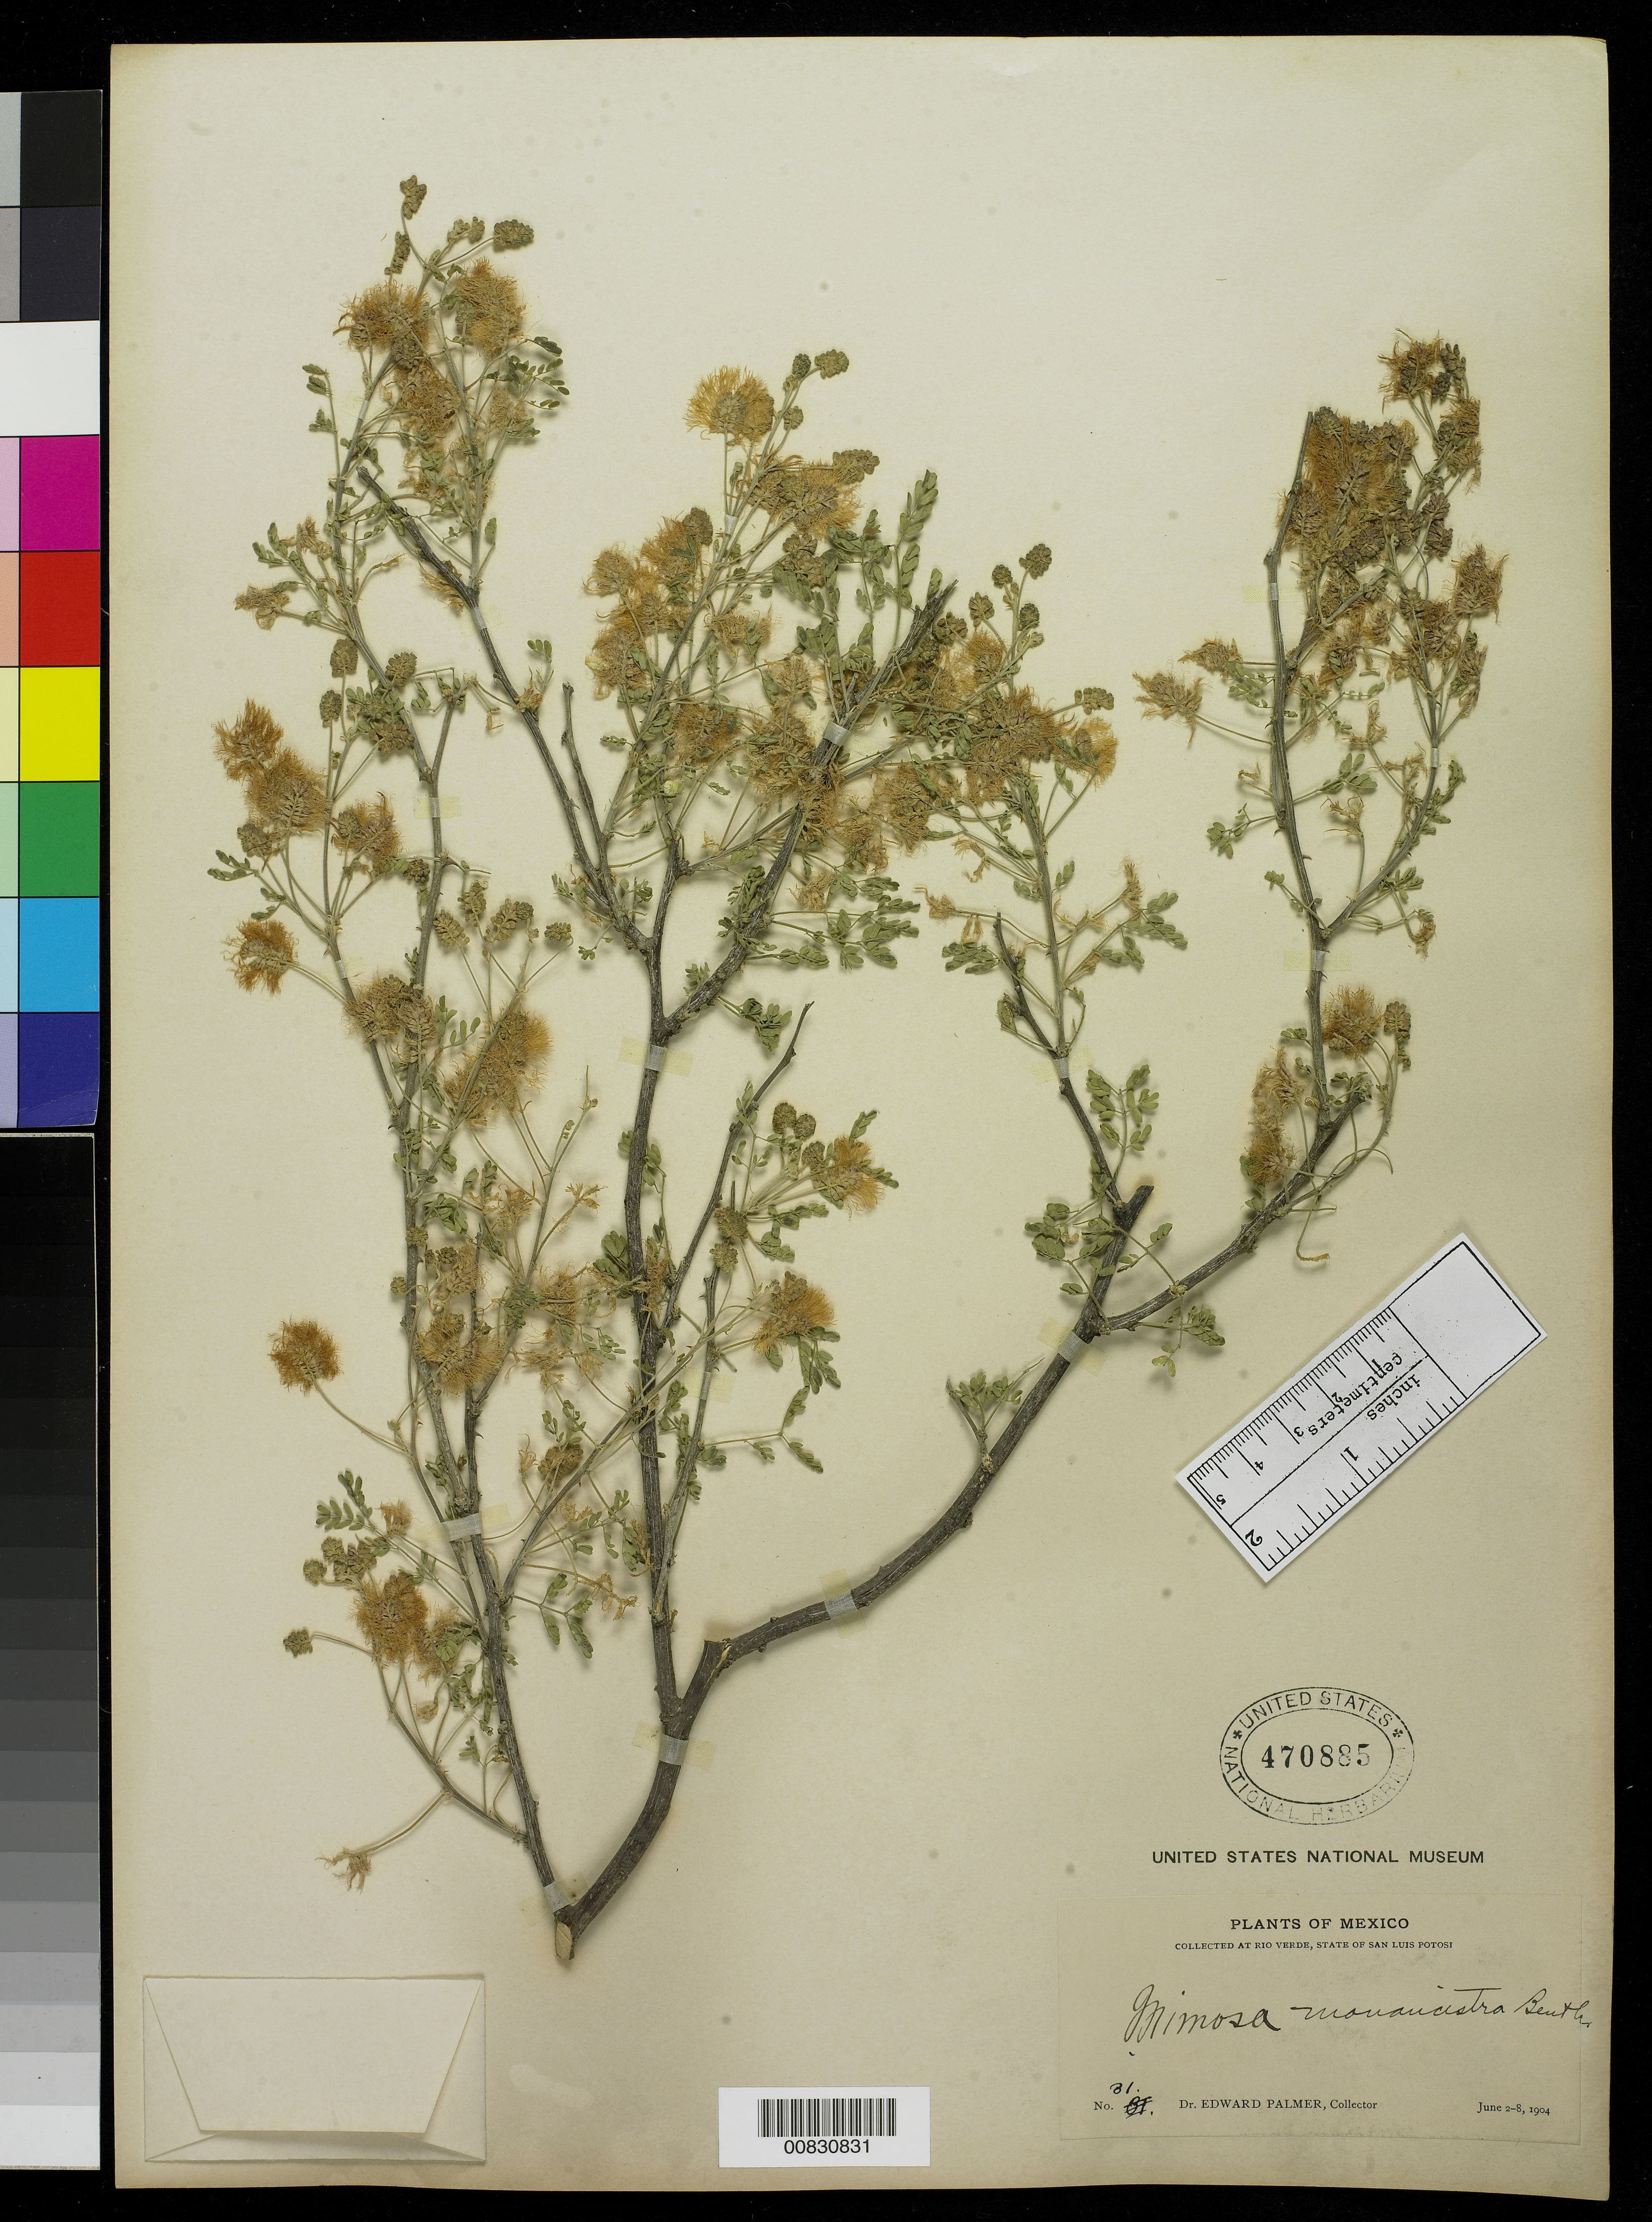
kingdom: Plantae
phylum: Tracheophyta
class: Magnoliopsida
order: Fabales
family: Fabaceae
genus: Mimosa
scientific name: Mimosa monancistra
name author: Benth.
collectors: E. Palmer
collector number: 81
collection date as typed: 02 Jun 1904 to 08 Jun 1904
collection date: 1904-06-02/1904-06-08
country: Mexico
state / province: San Luis Potosí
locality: Río Verde, San Luis Potosí.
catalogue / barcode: US 470885